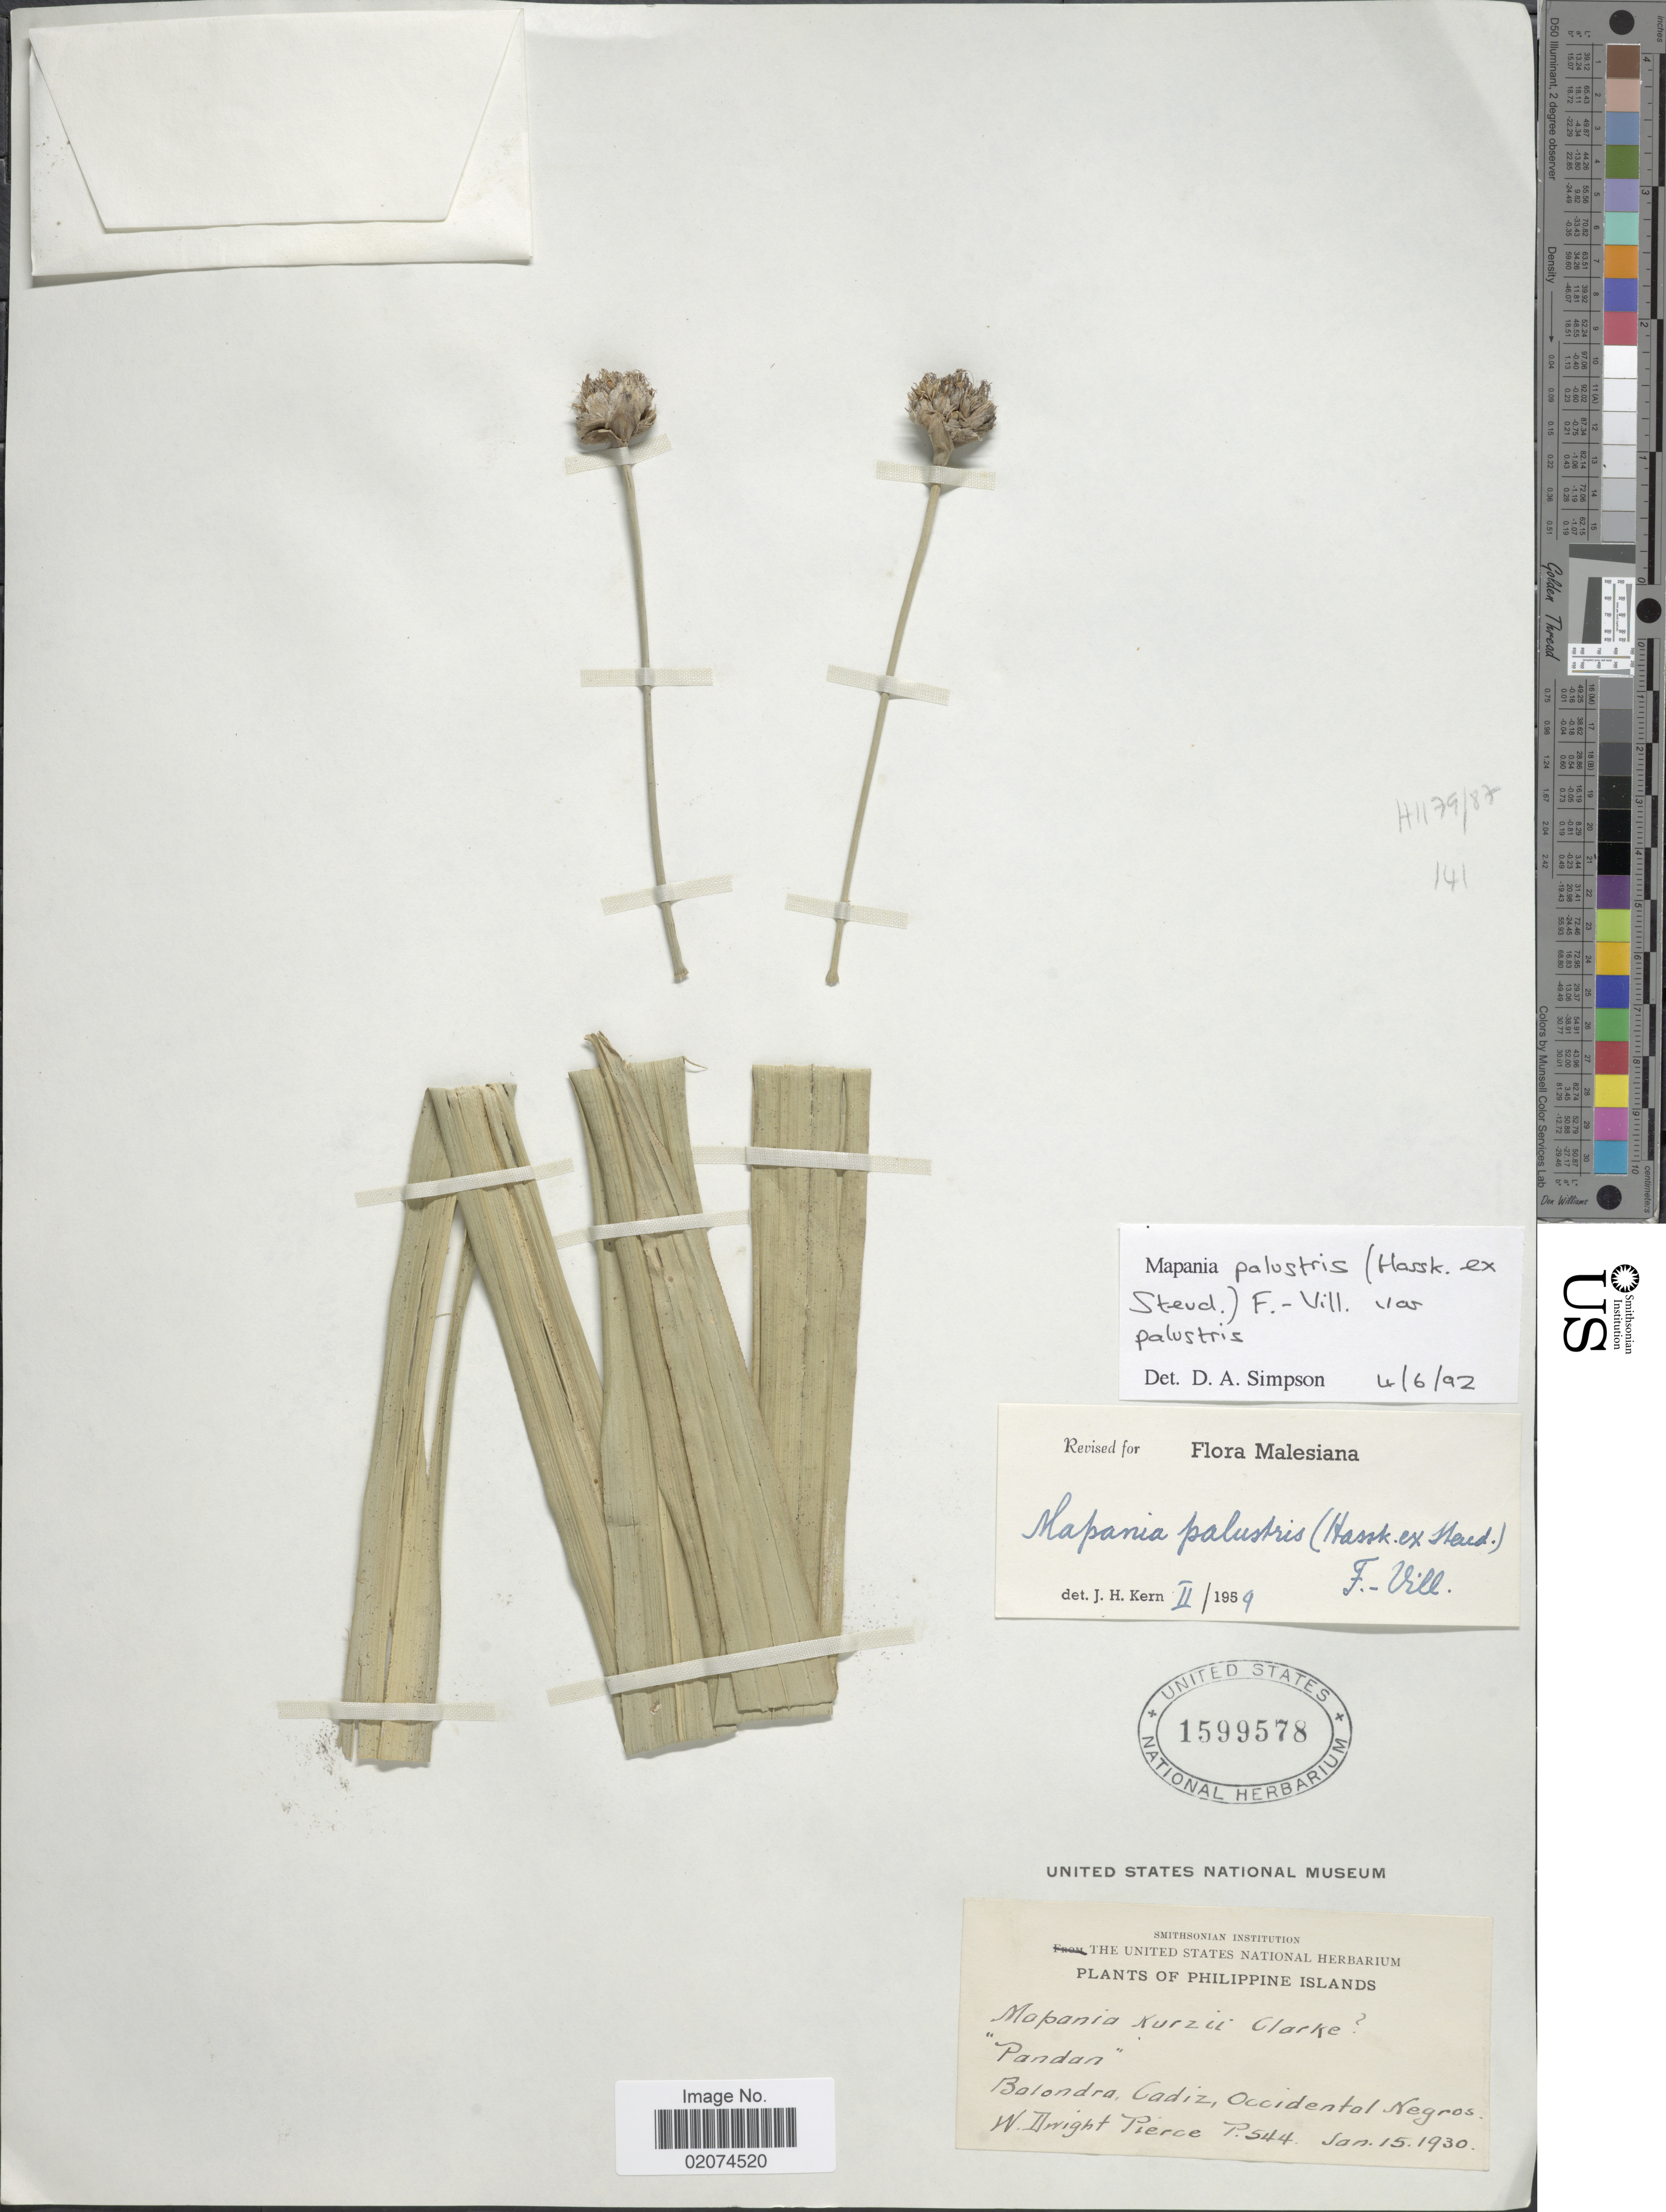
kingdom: Plantae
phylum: Tracheophyta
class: Liliopsida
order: Poales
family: Cyperaceae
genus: Mapania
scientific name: Mapania palustris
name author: (Hassk. ex Steud.) Fern.-Vill.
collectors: W. Pierce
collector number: P.544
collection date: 1930-01-15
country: Philippines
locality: Philippine Islands. "Pandan". Balondra Cadiz, Occidental Negros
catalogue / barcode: US 1599578